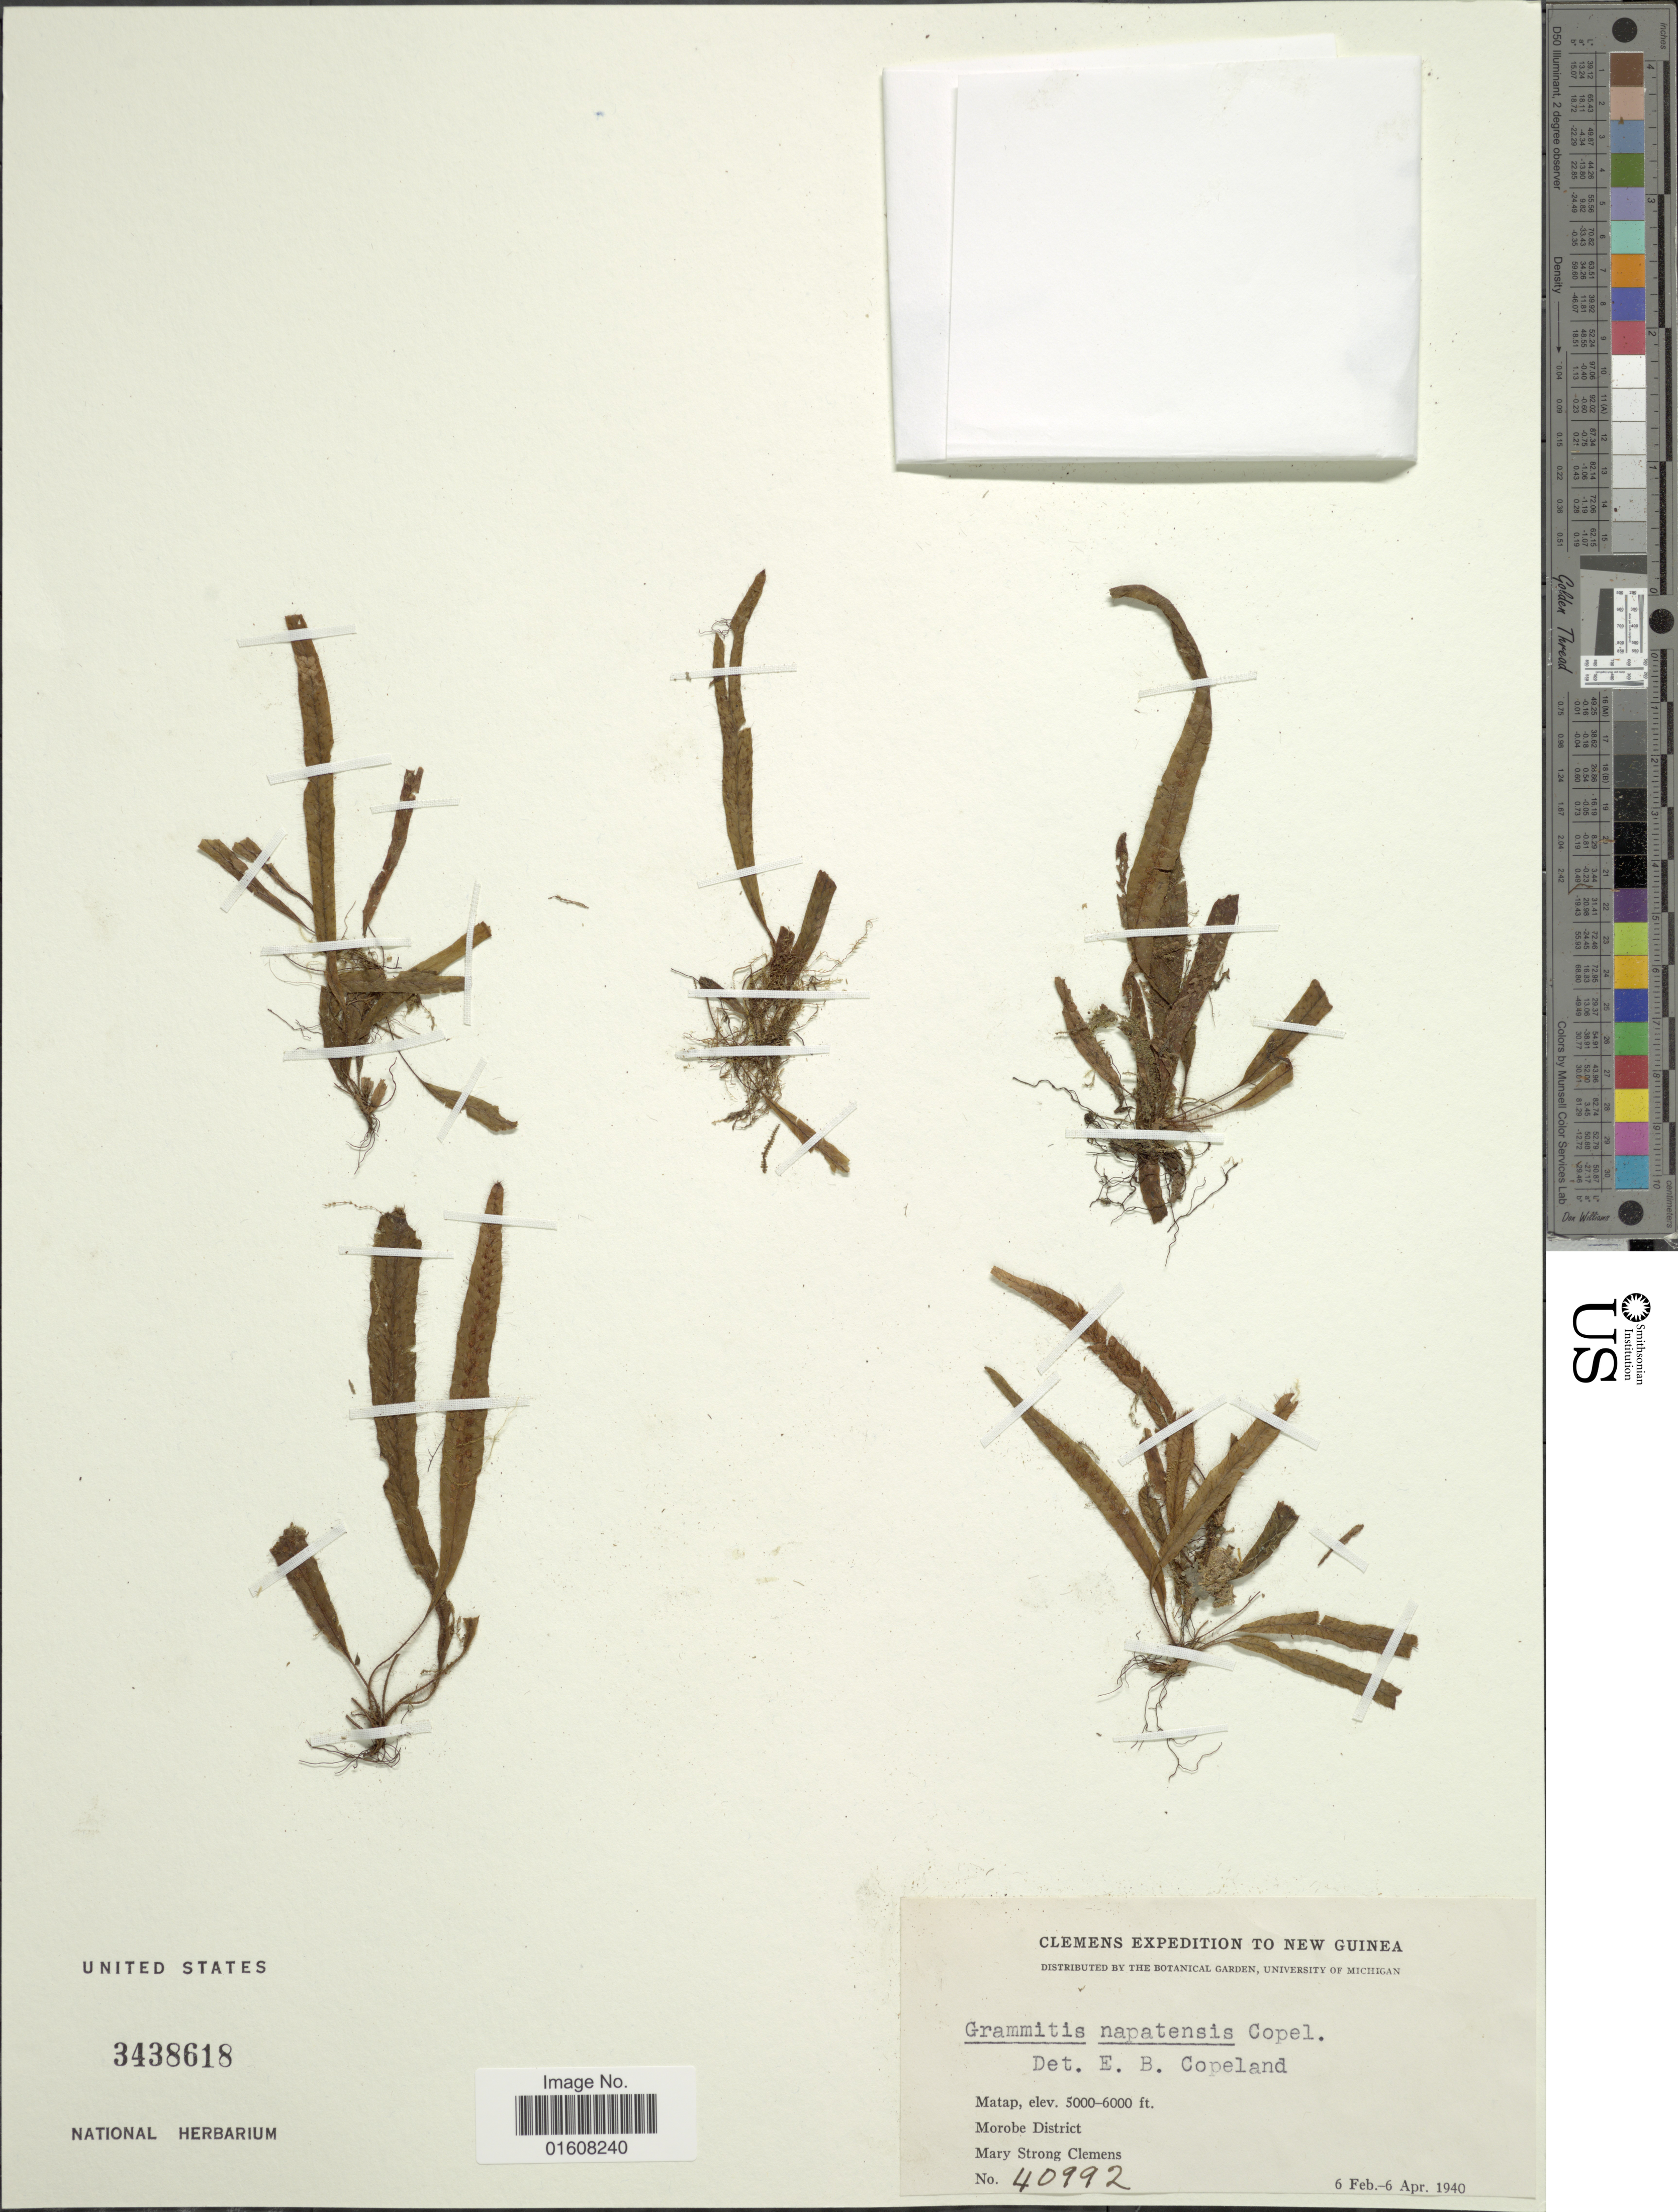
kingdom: Plantae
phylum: Tracheophyta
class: Polypodiopsida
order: Polypodiales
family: Polypodiaceae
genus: Grammitis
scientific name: Grammitis napatensis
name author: Copel.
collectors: M. S. Clemens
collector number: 40992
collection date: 1940-02-06/1940-04-06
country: Papua New Guinea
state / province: Morobe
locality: New Guinea. Matap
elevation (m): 1524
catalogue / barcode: US 3438618